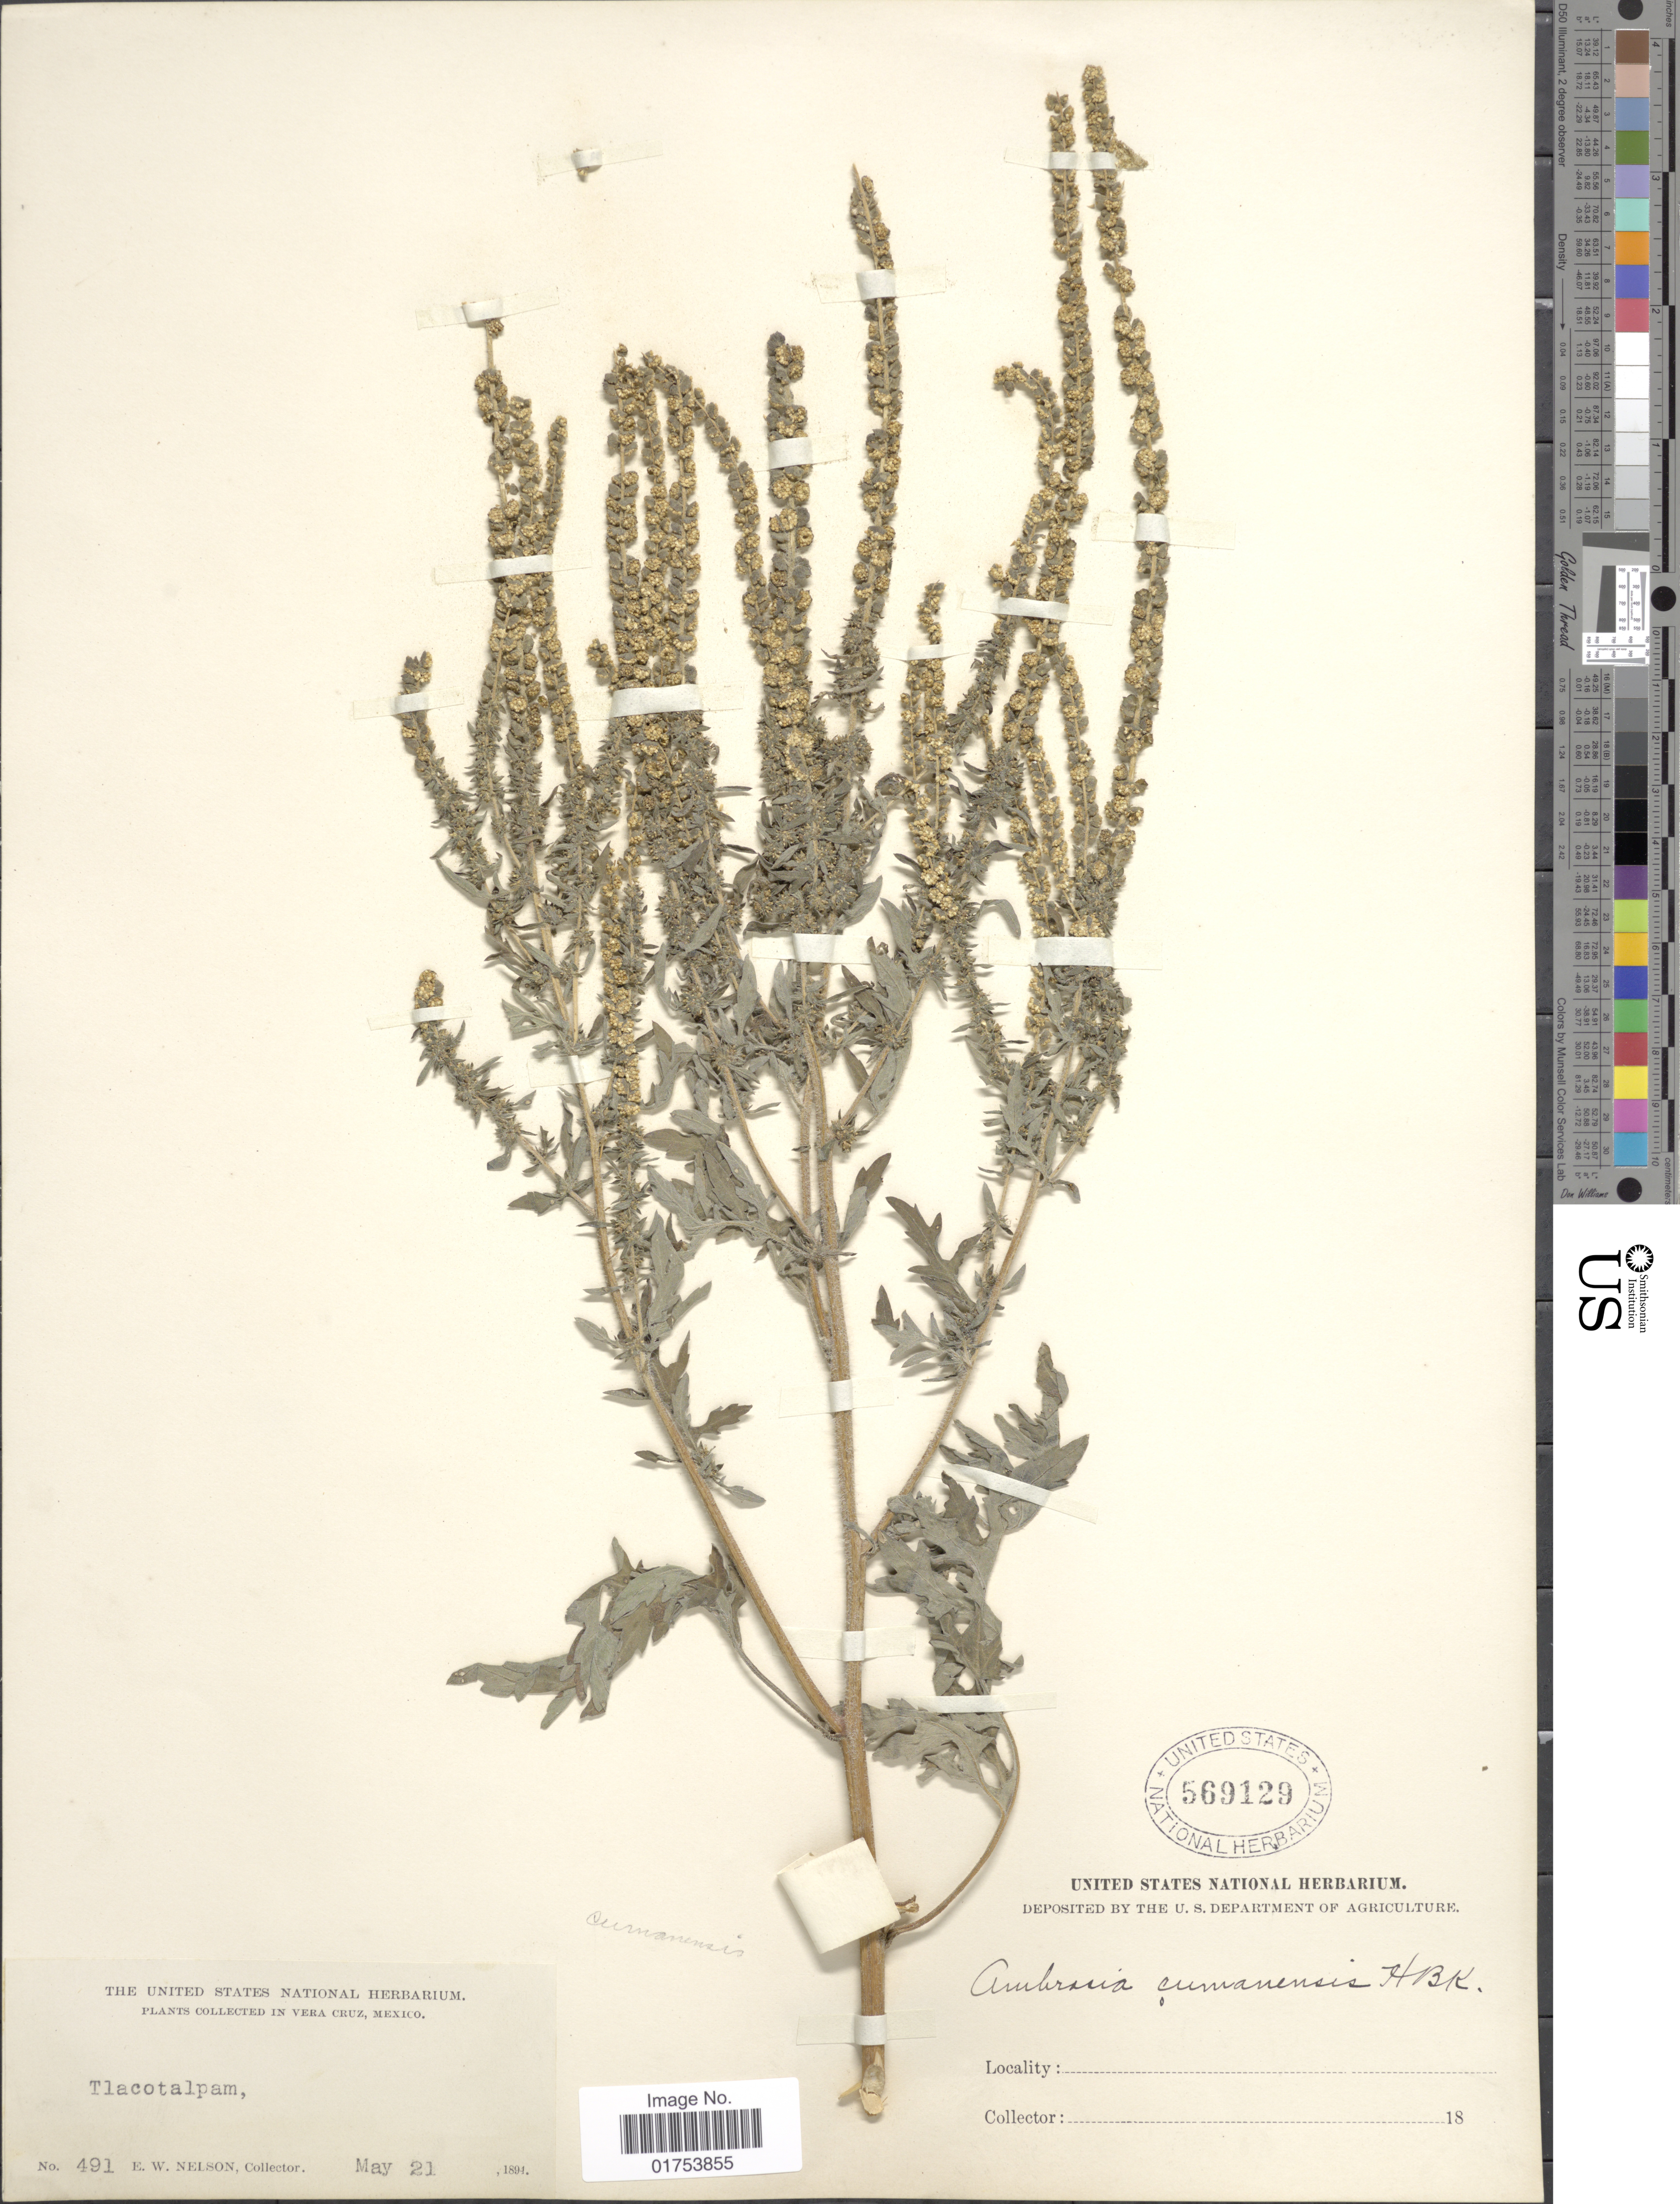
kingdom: Plantae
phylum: Tracheophyta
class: Magnoliopsida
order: Asterales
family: Asteraceae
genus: Ambrosia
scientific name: Ambrosia cumanensis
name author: Kunth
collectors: E. W. Nelson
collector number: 491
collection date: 1894-05-21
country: Mexico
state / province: Veracruz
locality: Tlacotalpam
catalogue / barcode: US 569129